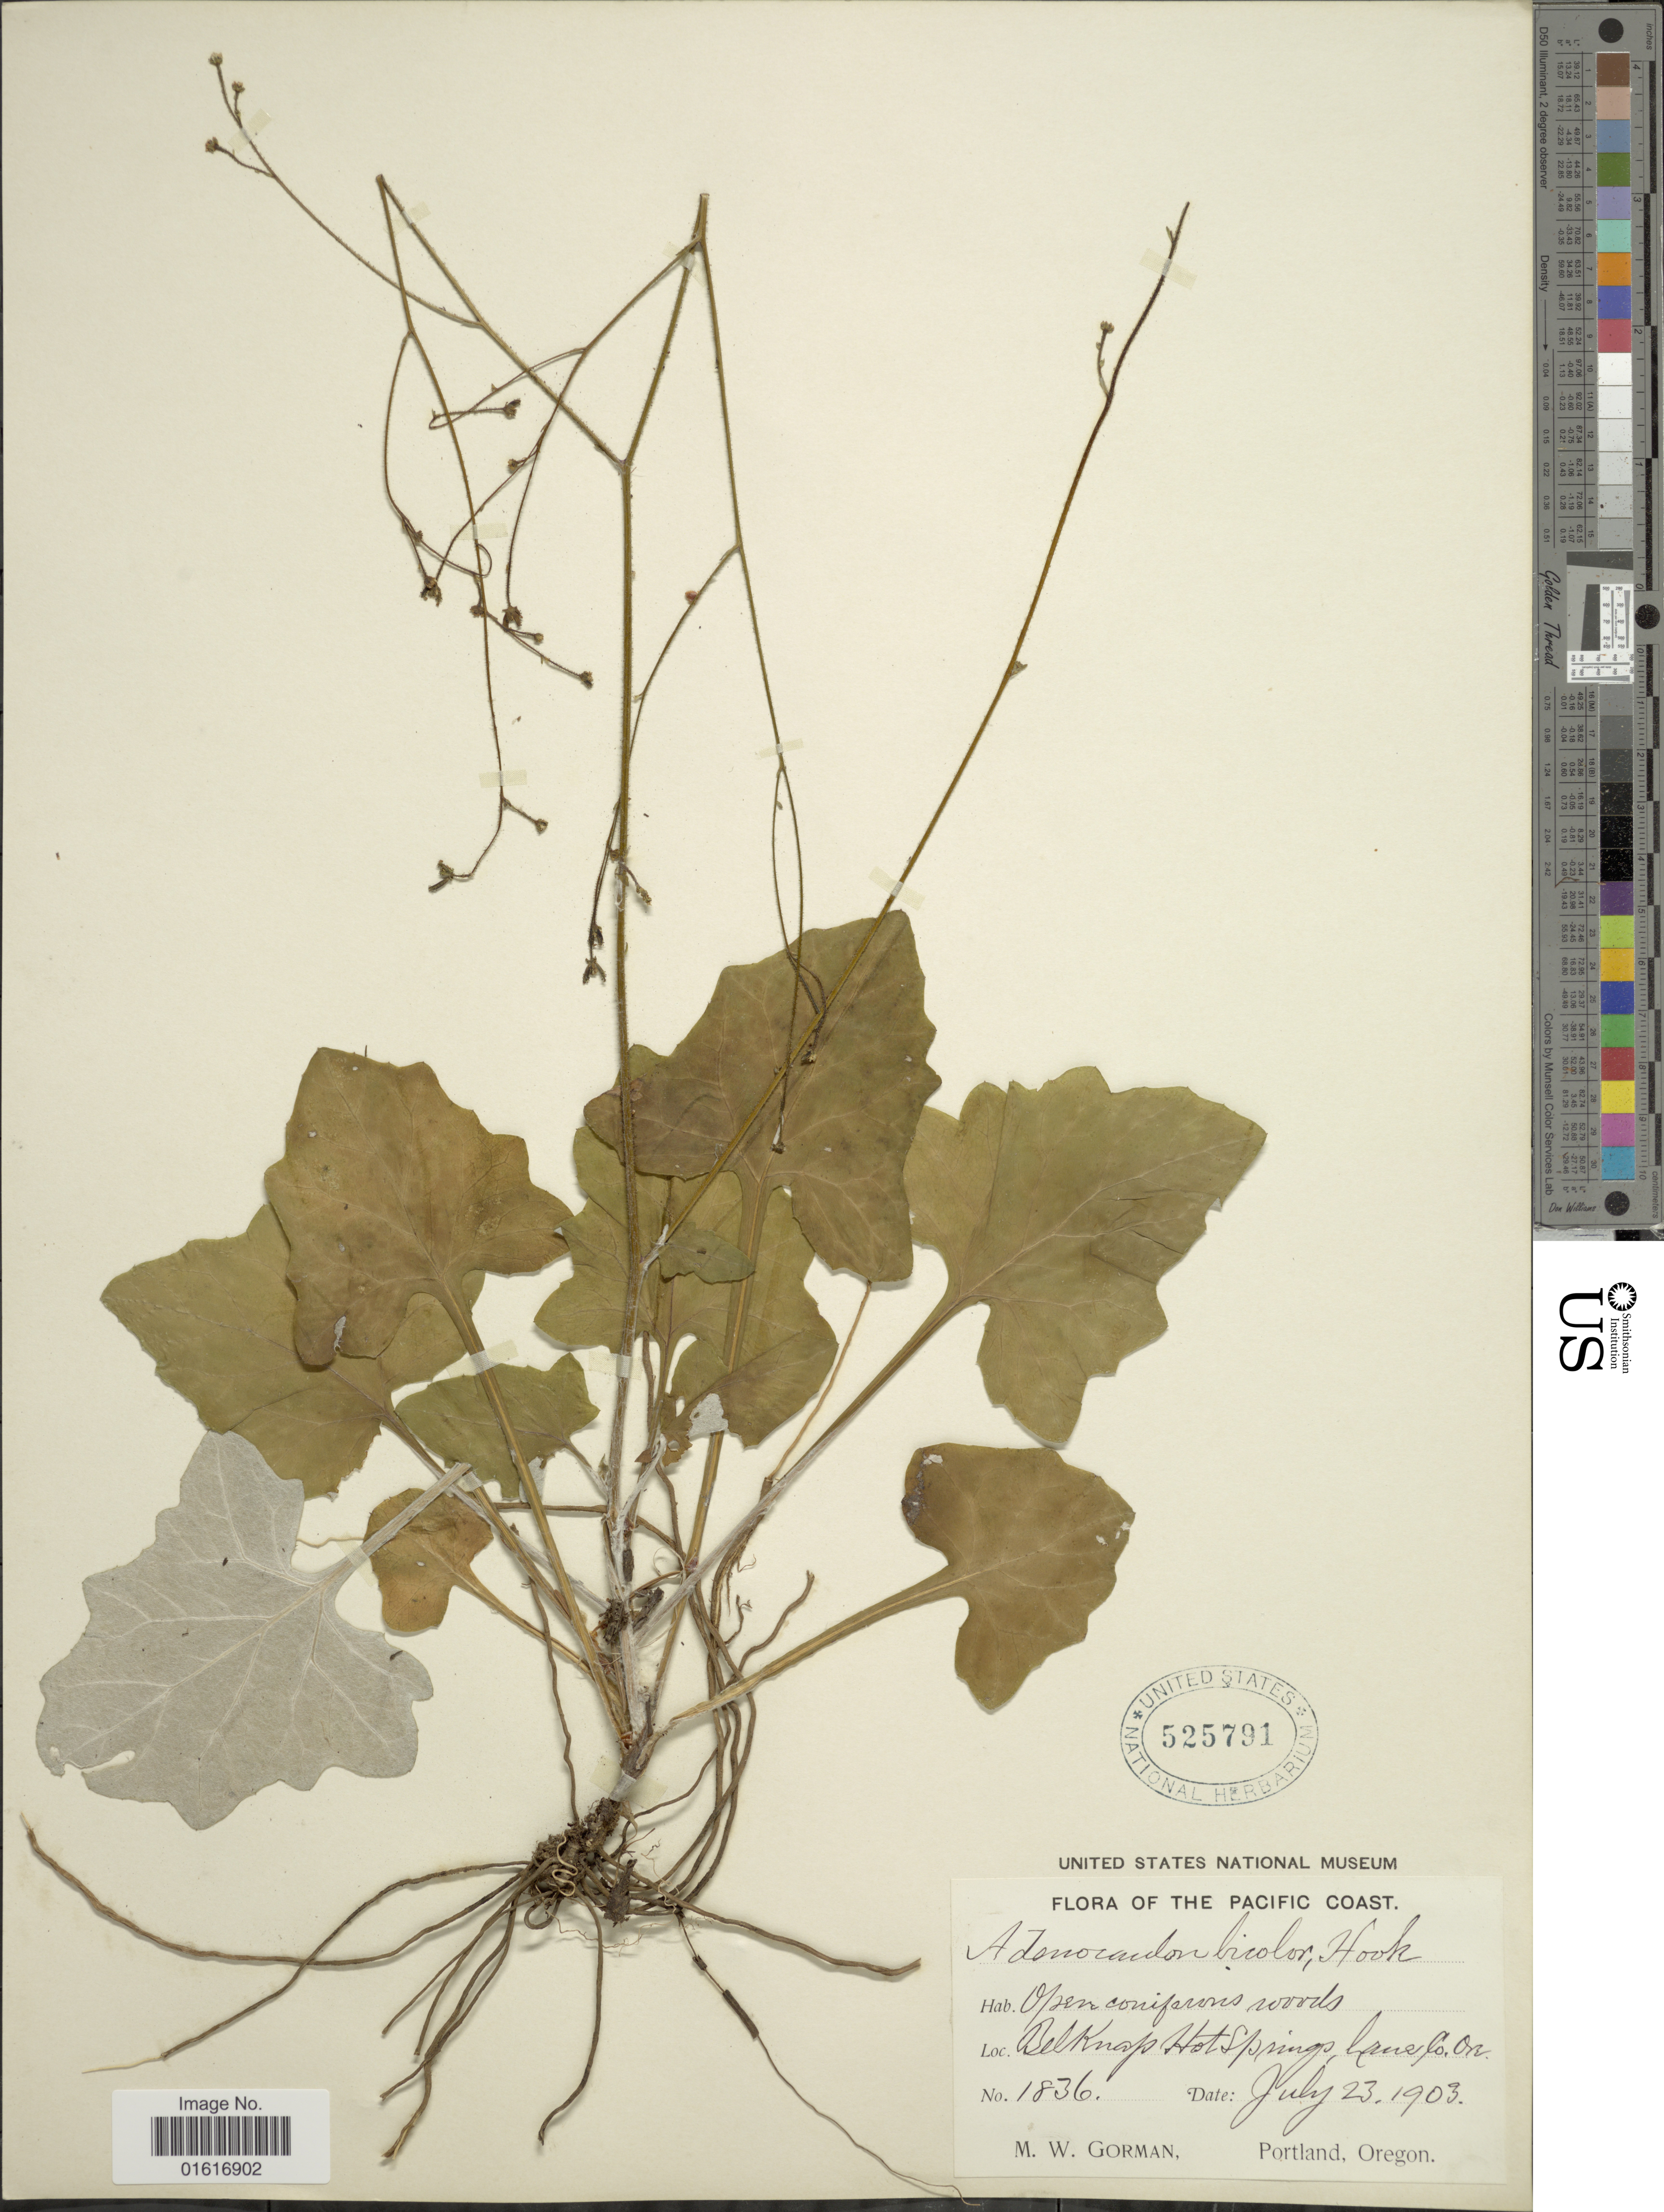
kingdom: Plantae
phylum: Tracheophyta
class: Magnoliopsida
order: Asterales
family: Asteraceae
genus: Adenocaulon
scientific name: Adenocaulon bicolor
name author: Hook.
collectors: M. W. Gorman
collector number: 1836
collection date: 1903-07-23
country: United States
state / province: Oregon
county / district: Lane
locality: Pacific Coast, Belknap Hot Springs, Lane Co.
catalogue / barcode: US 525791